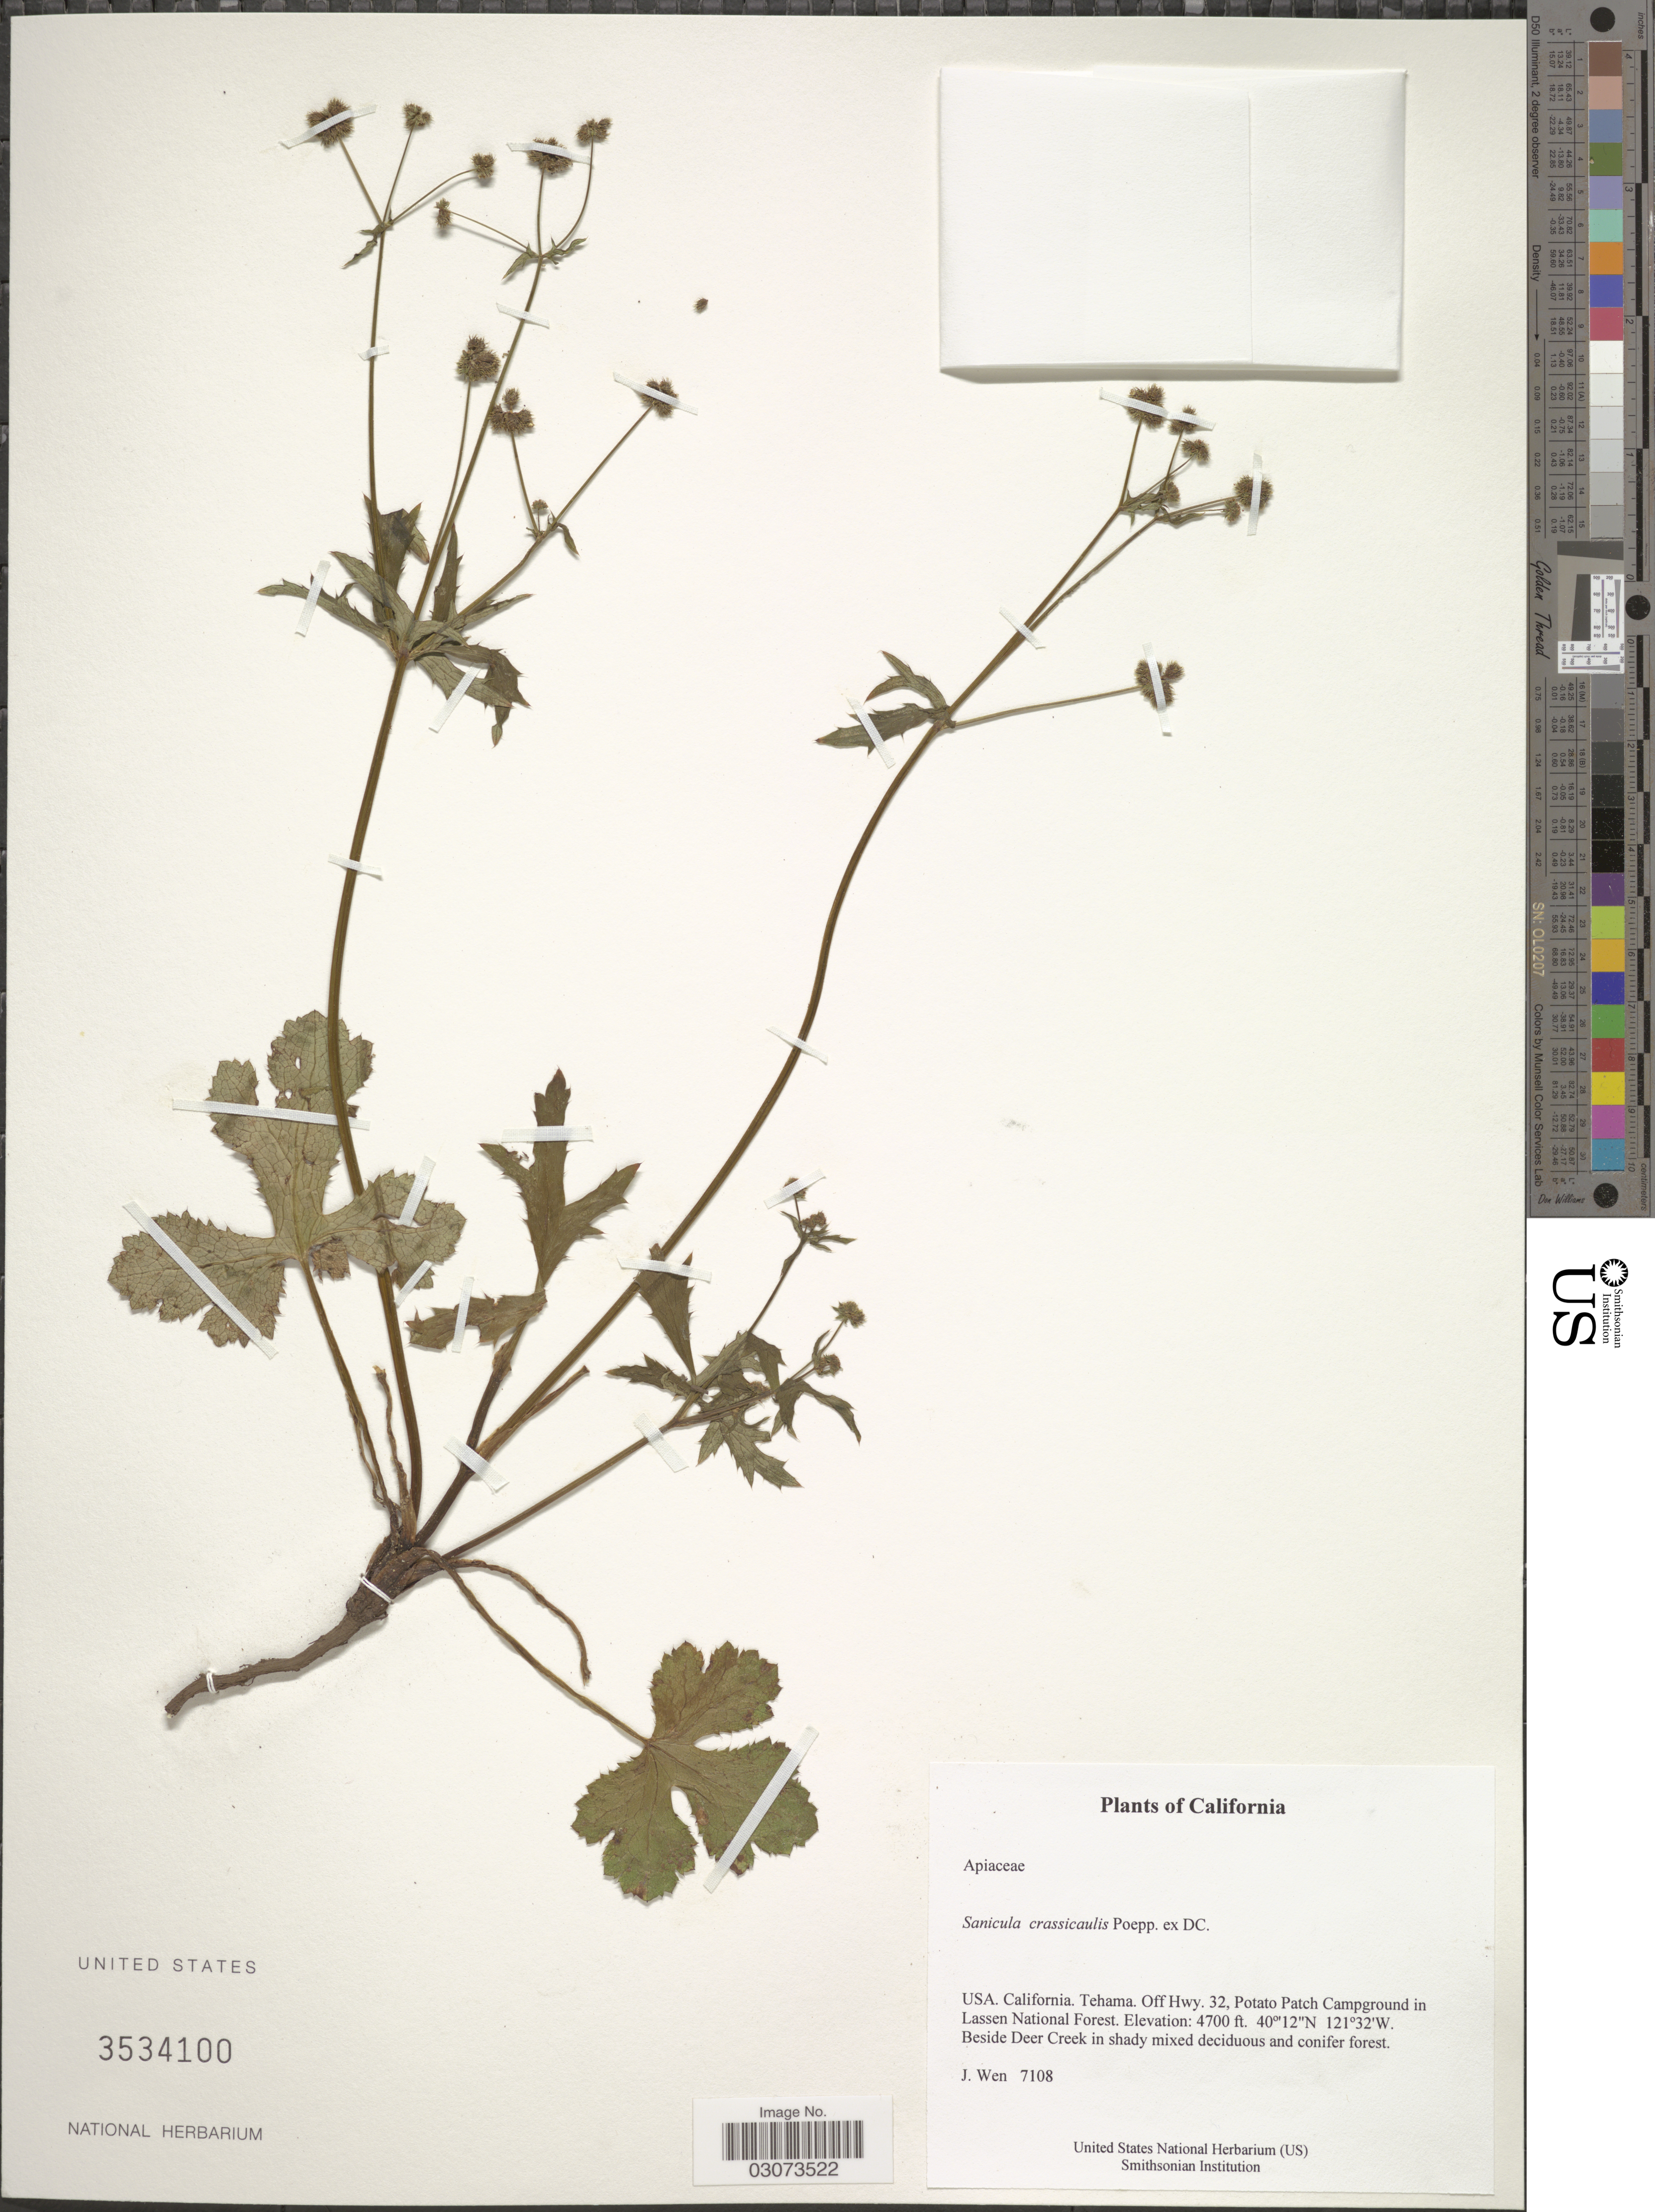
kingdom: Plantae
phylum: Tracheophyta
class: Magnoliopsida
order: Apiales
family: Apiaceae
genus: Sanicula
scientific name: Sanicula crassicaulis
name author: Poepp. ex DC.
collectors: J. Wen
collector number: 7108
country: United States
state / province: California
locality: Tehama. Off Hwy. 32, Potato Patch Campground in Lassen National Forest. Beside Deer Creek.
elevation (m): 1433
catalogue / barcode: US 3534100